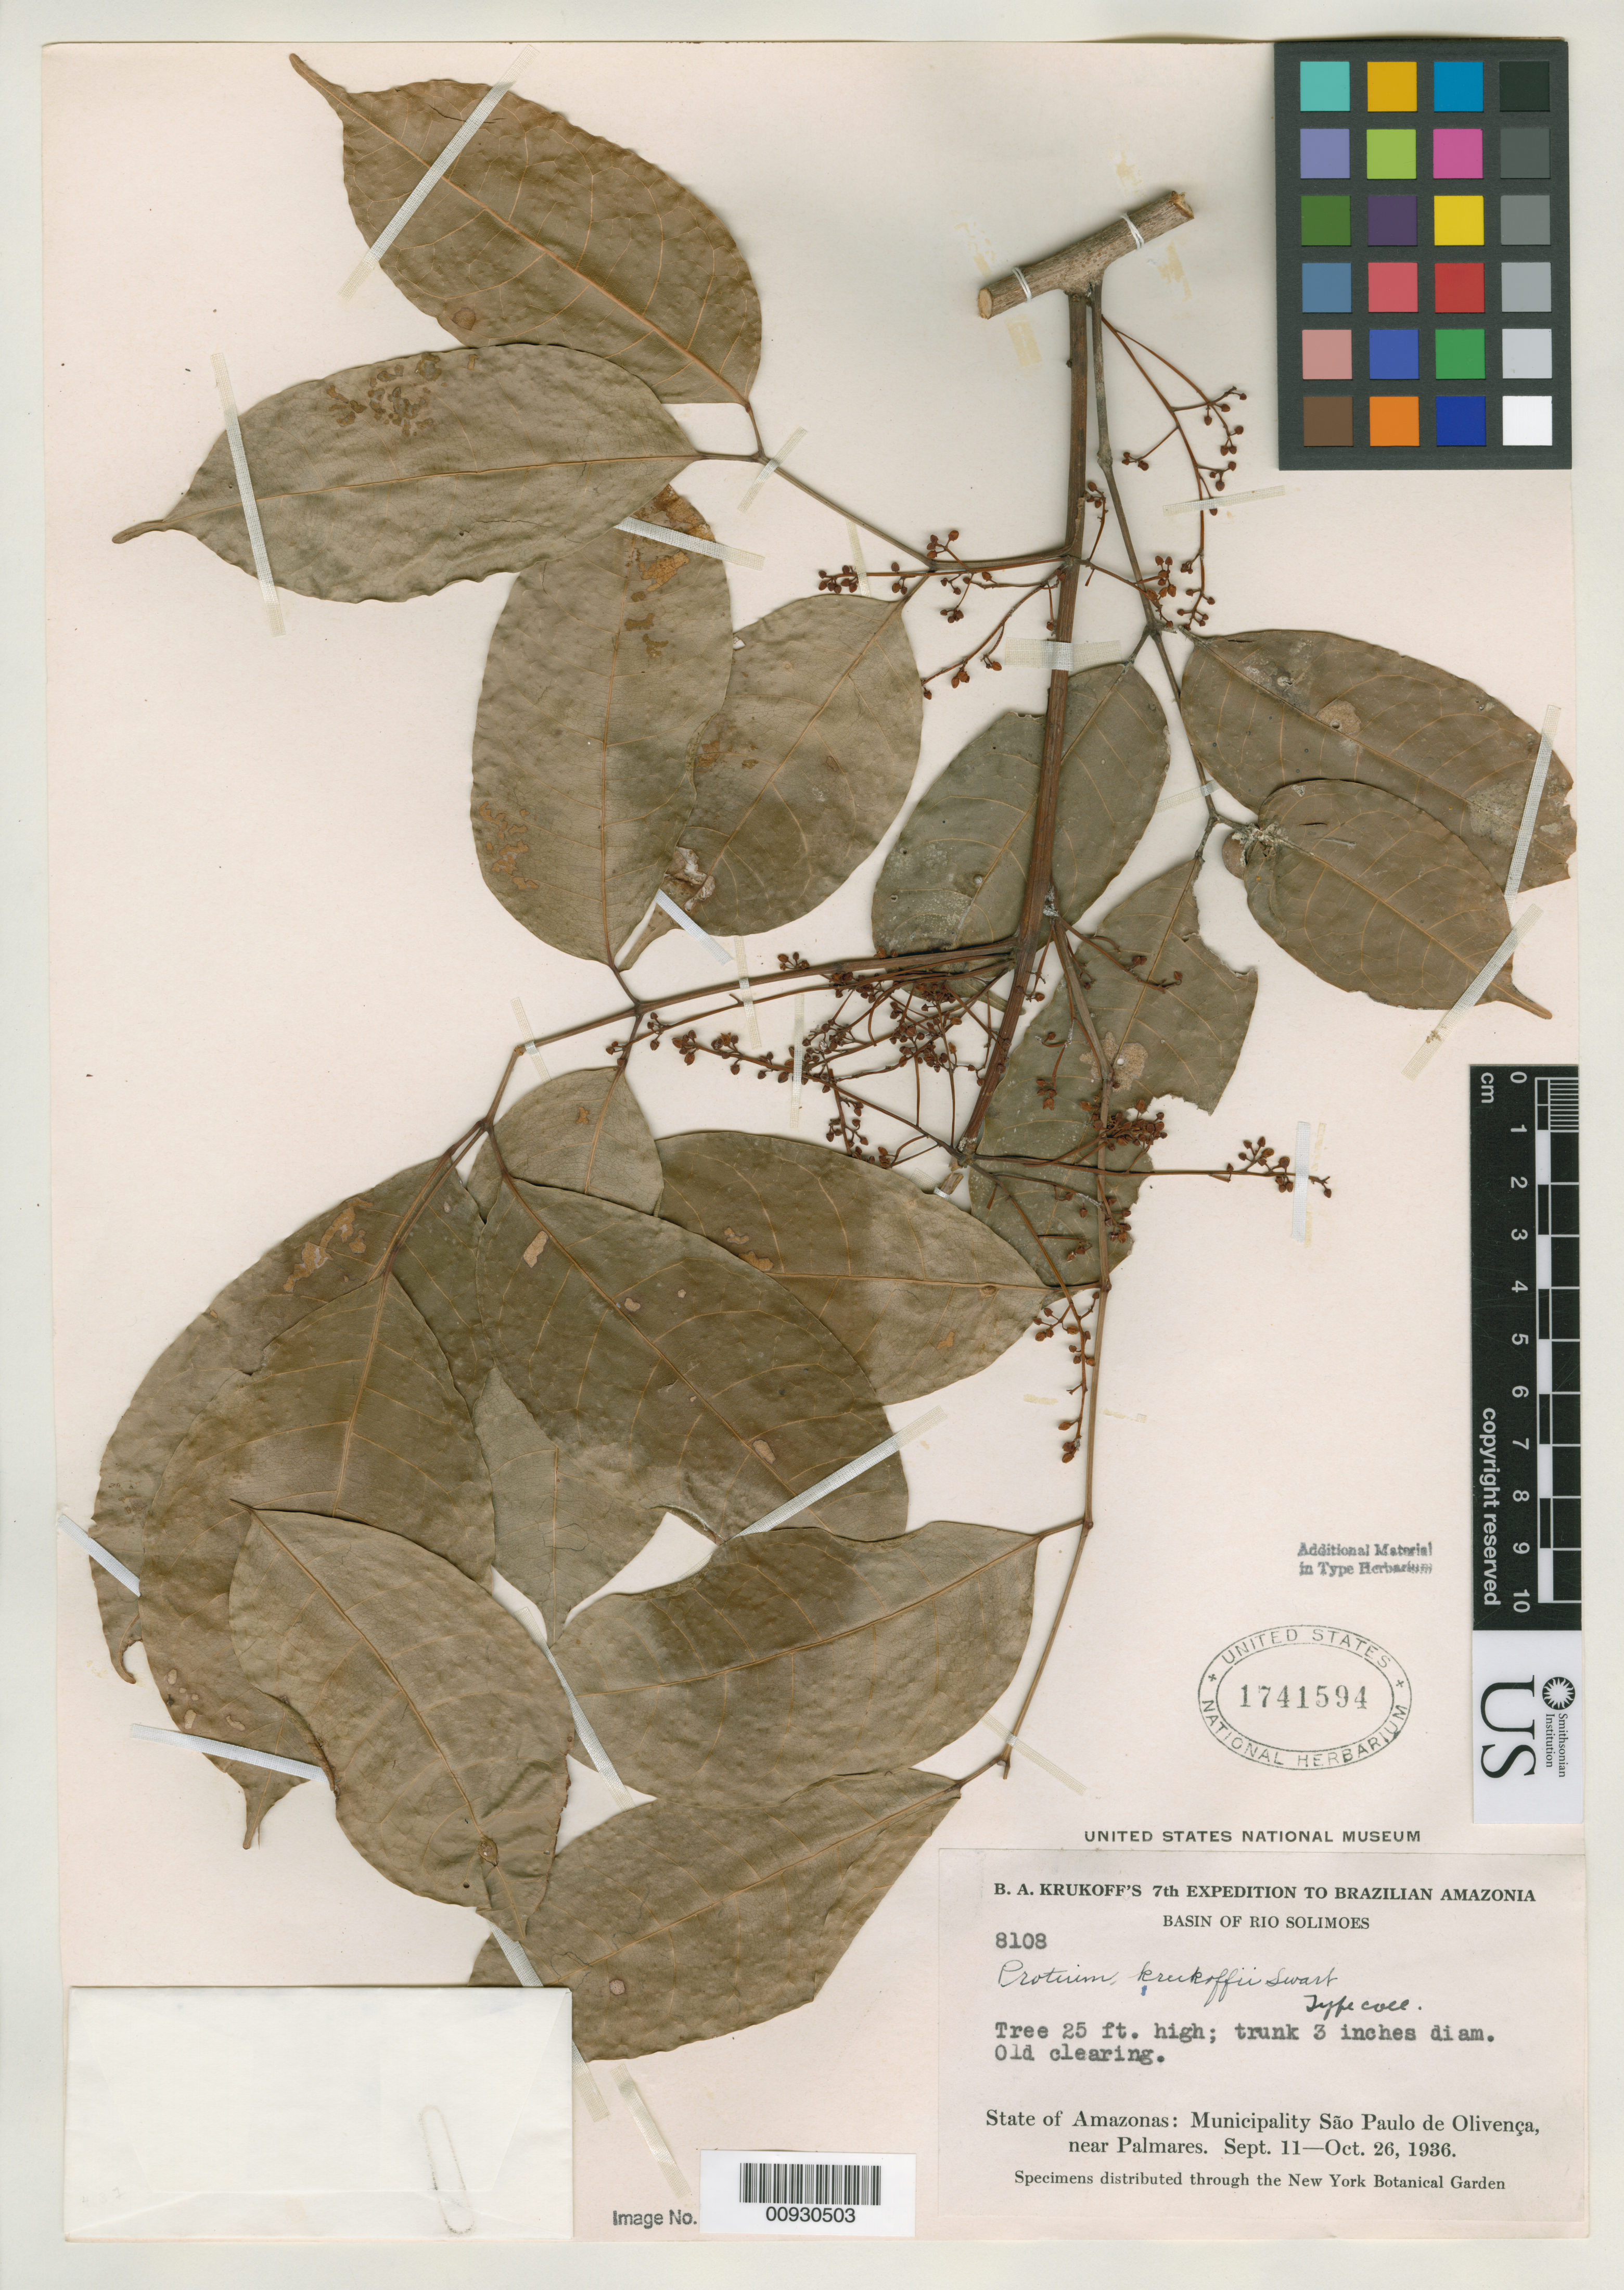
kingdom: Plantae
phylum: Tracheophyta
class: Magnoliopsida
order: Sapindales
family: Burseraceae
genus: Protium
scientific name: Protium krukoffii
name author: Swart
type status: Isotype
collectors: B. A. Krukoff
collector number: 8108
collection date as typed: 11 Sep 1936 to 26 Oct 1936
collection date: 1936-09-11/1936-10-26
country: Brazil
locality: Basin of Río Solimoes. State of Amazonas: Municipality São Paulo de Olivença near Palmares.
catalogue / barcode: US 1741594